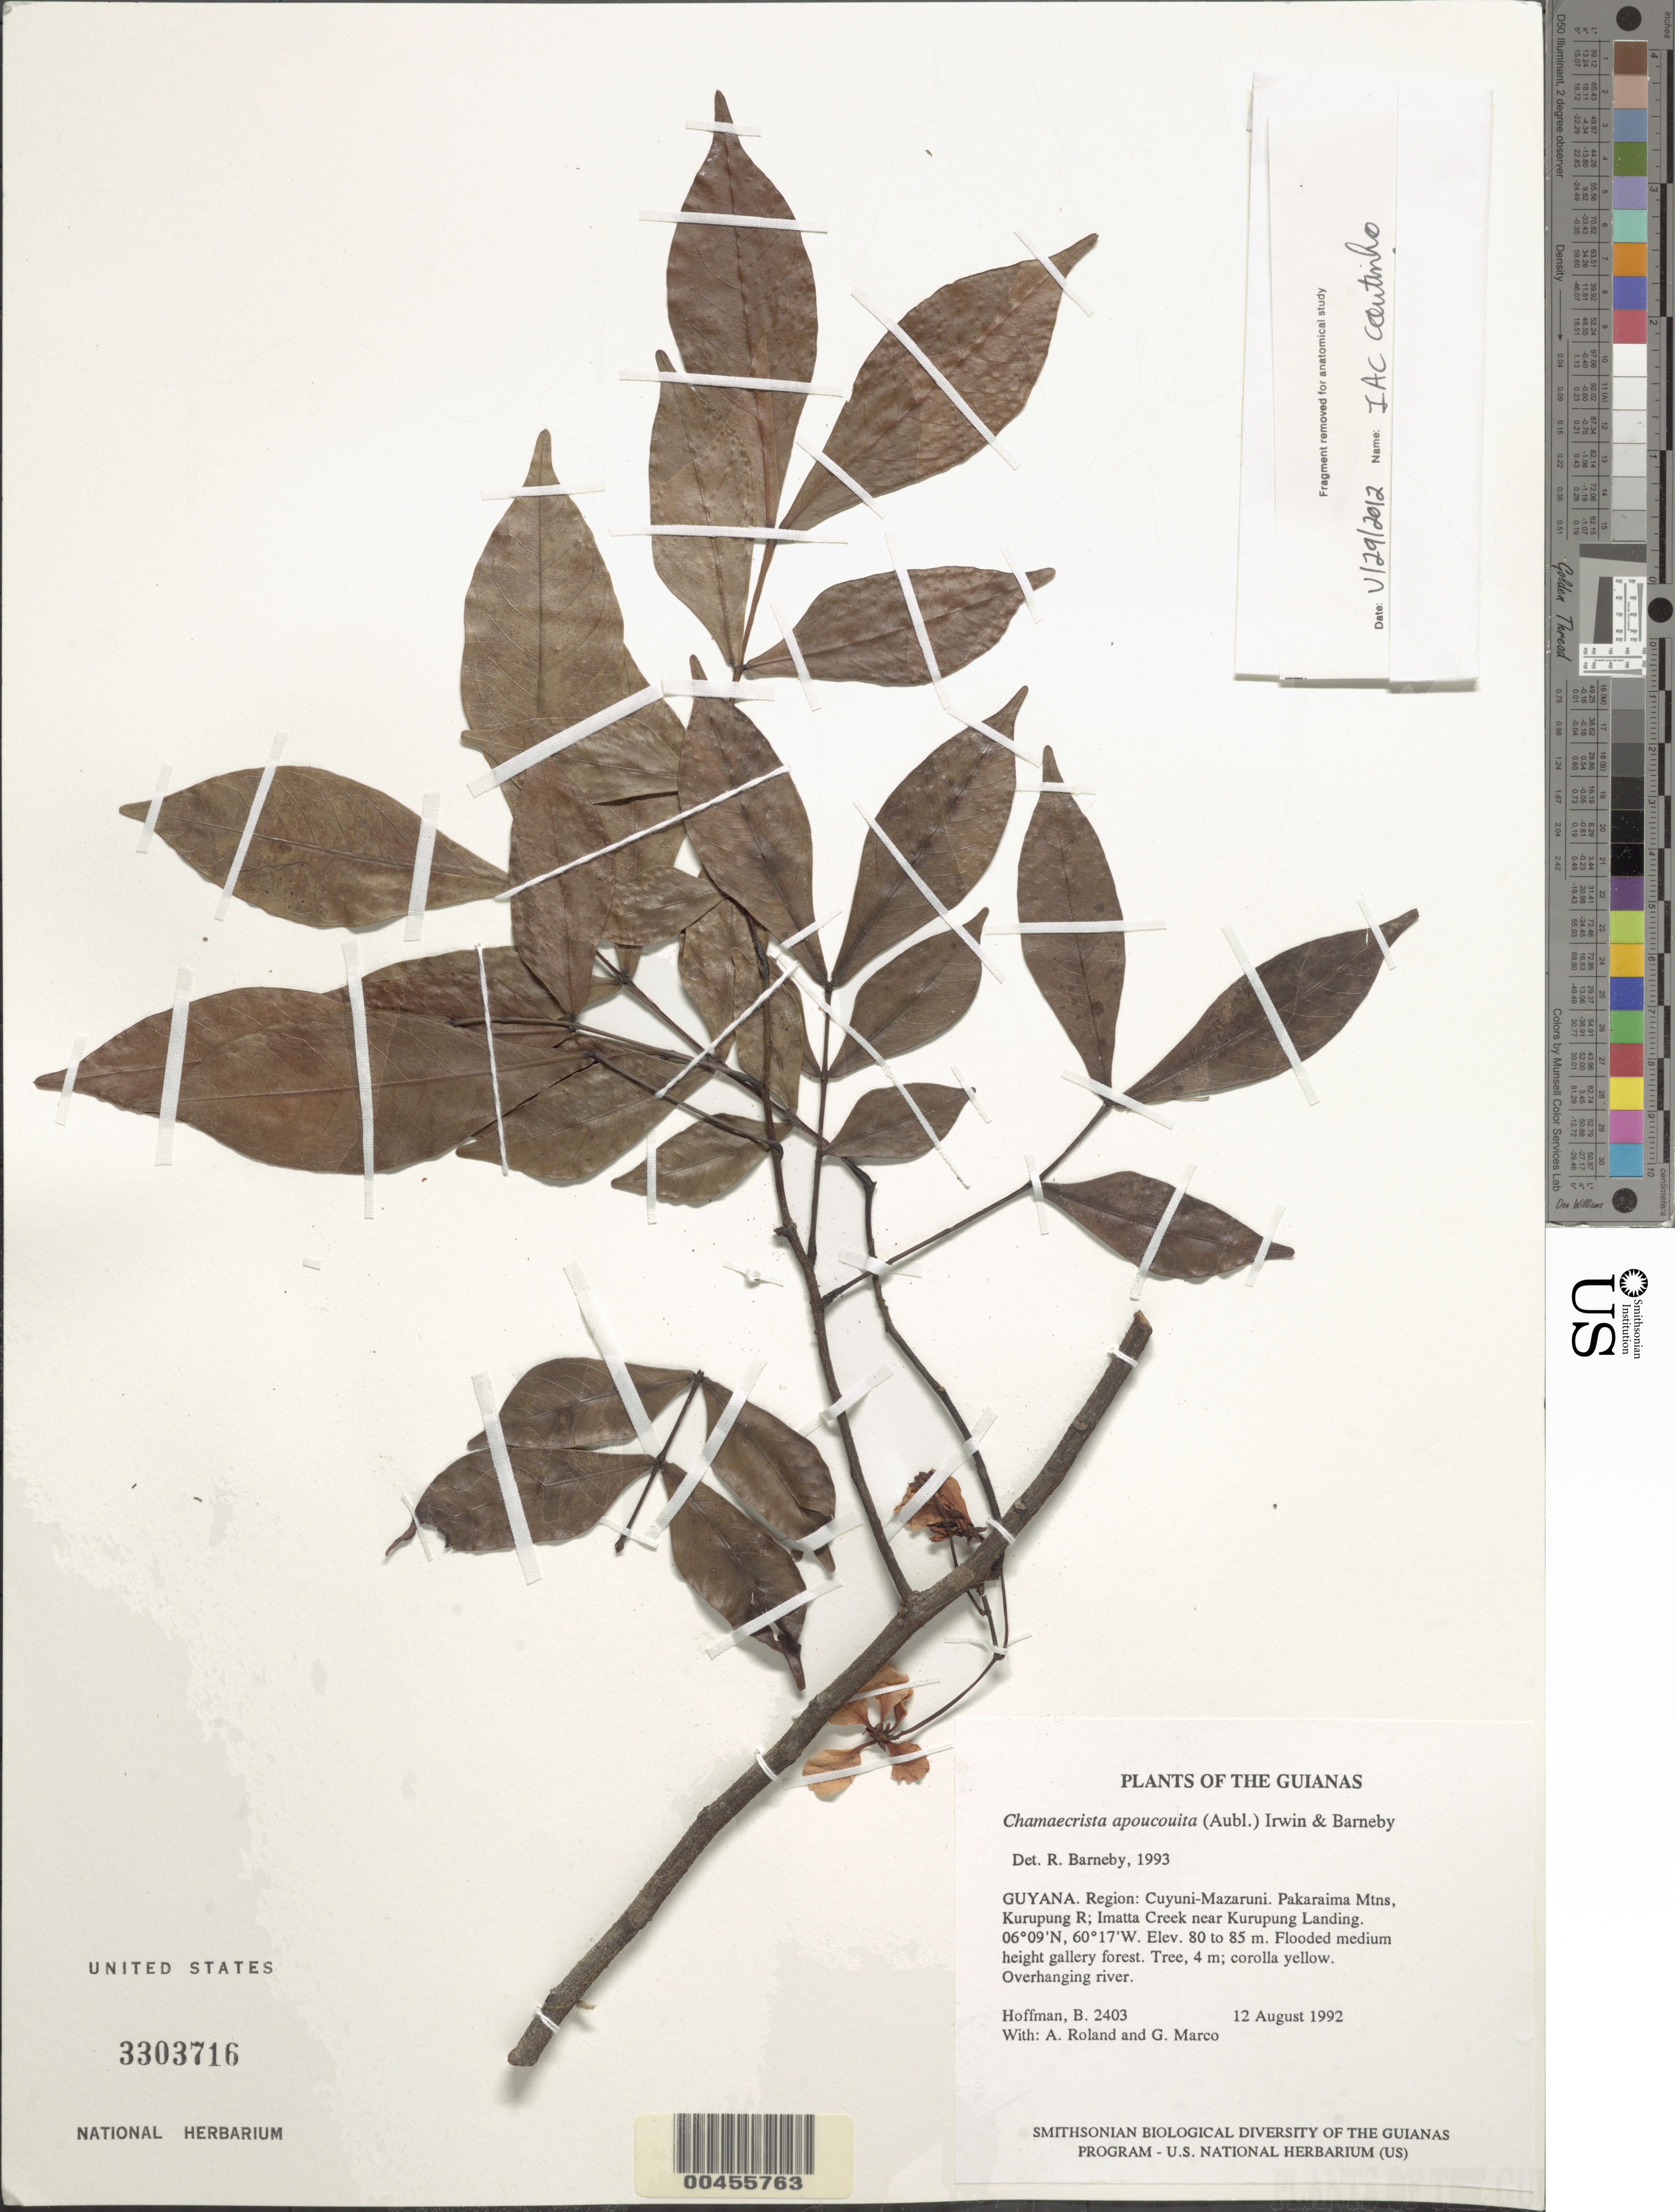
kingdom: Plantae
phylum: Tracheophyta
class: Magnoliopsida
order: Fabales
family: Fabaceae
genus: Chamaecrista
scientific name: Chamaecrista apoucouita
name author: (Aubl.) H.S. Irwin & Barneby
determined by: Barneby, Rupert C., (NY)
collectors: B. Hoffman, E. Roland & G. Marco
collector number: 2403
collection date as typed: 12 August 1992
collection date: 1992-08-12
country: Guyana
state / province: Cuyuni-Mazaruni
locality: Pakaraima Mountains, Kurupung River; Imatta Creek, near Kurupung Landing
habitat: Flooded medium height gallery forest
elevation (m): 80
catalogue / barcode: US 3303716